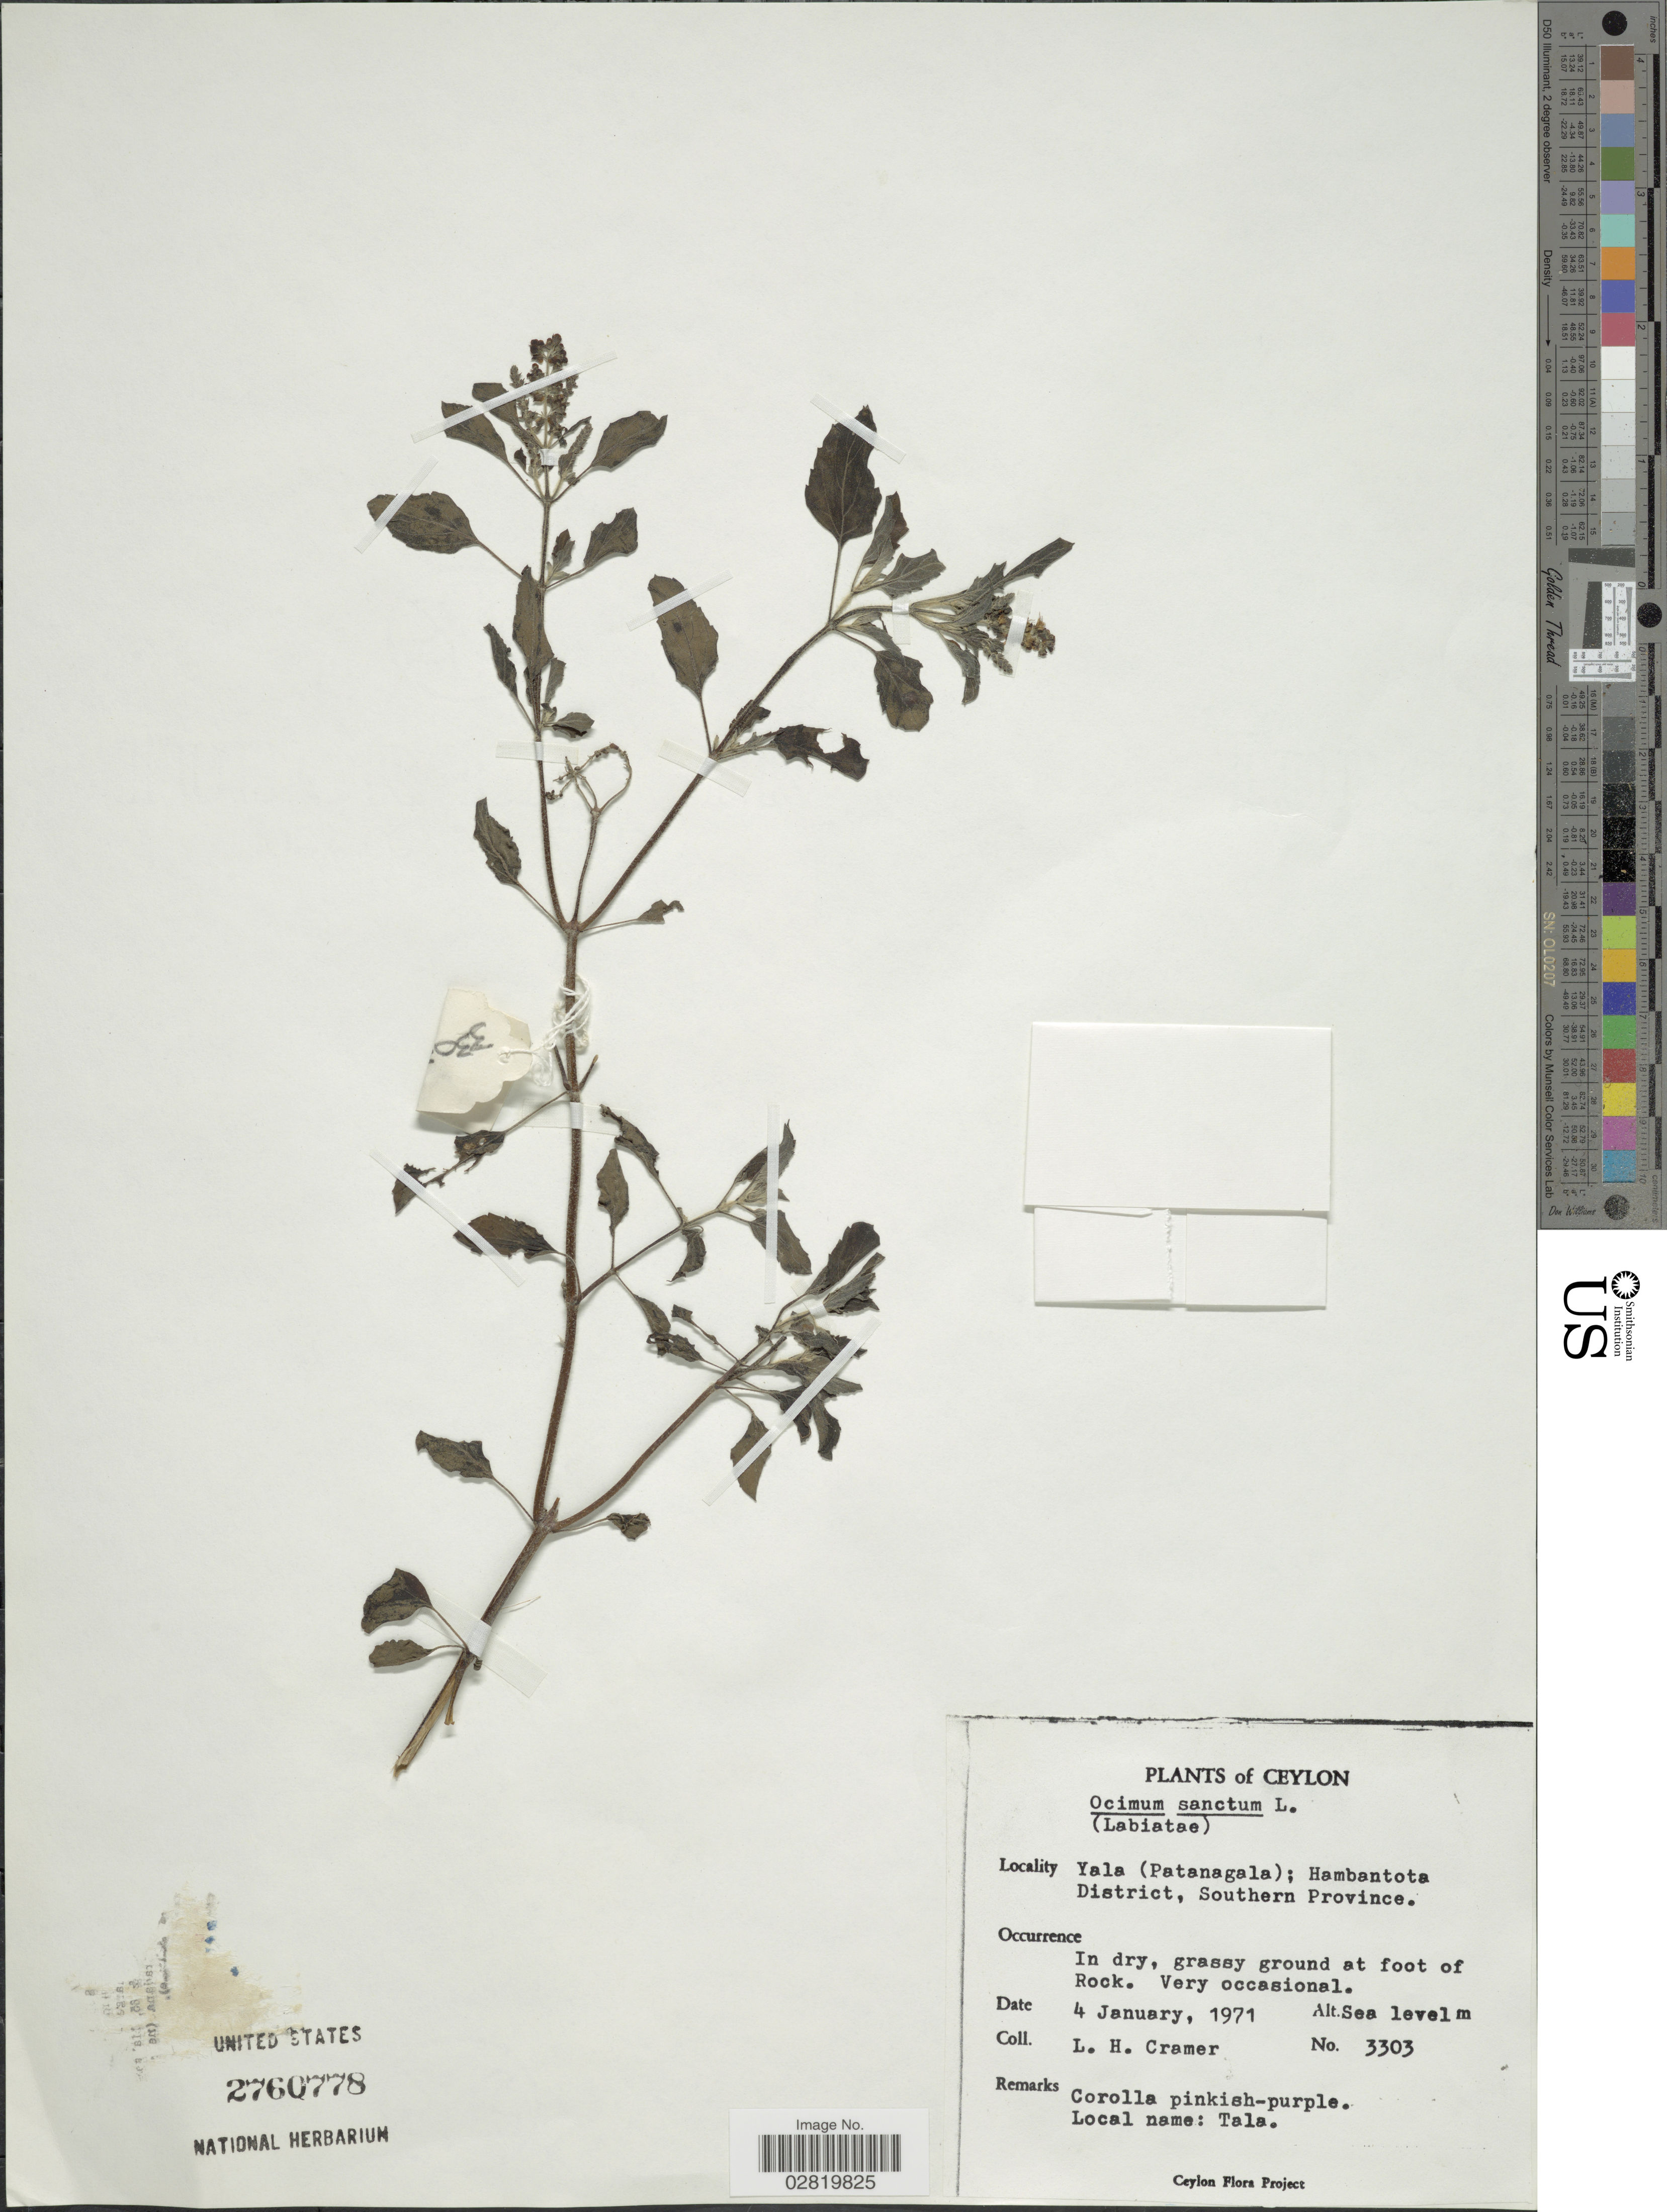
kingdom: Plantae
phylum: Tracheophyta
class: Magnoliopsida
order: Lamiales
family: Lamiaceae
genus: Ocimum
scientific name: Ocimum sanctum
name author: L.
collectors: L. H. Cramer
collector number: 3303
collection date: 1971-01-04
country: Sri Lanka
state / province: Southern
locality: Ceylon, Yala (Patanagala): Hambantota District, Southern Province.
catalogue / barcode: US 2760778